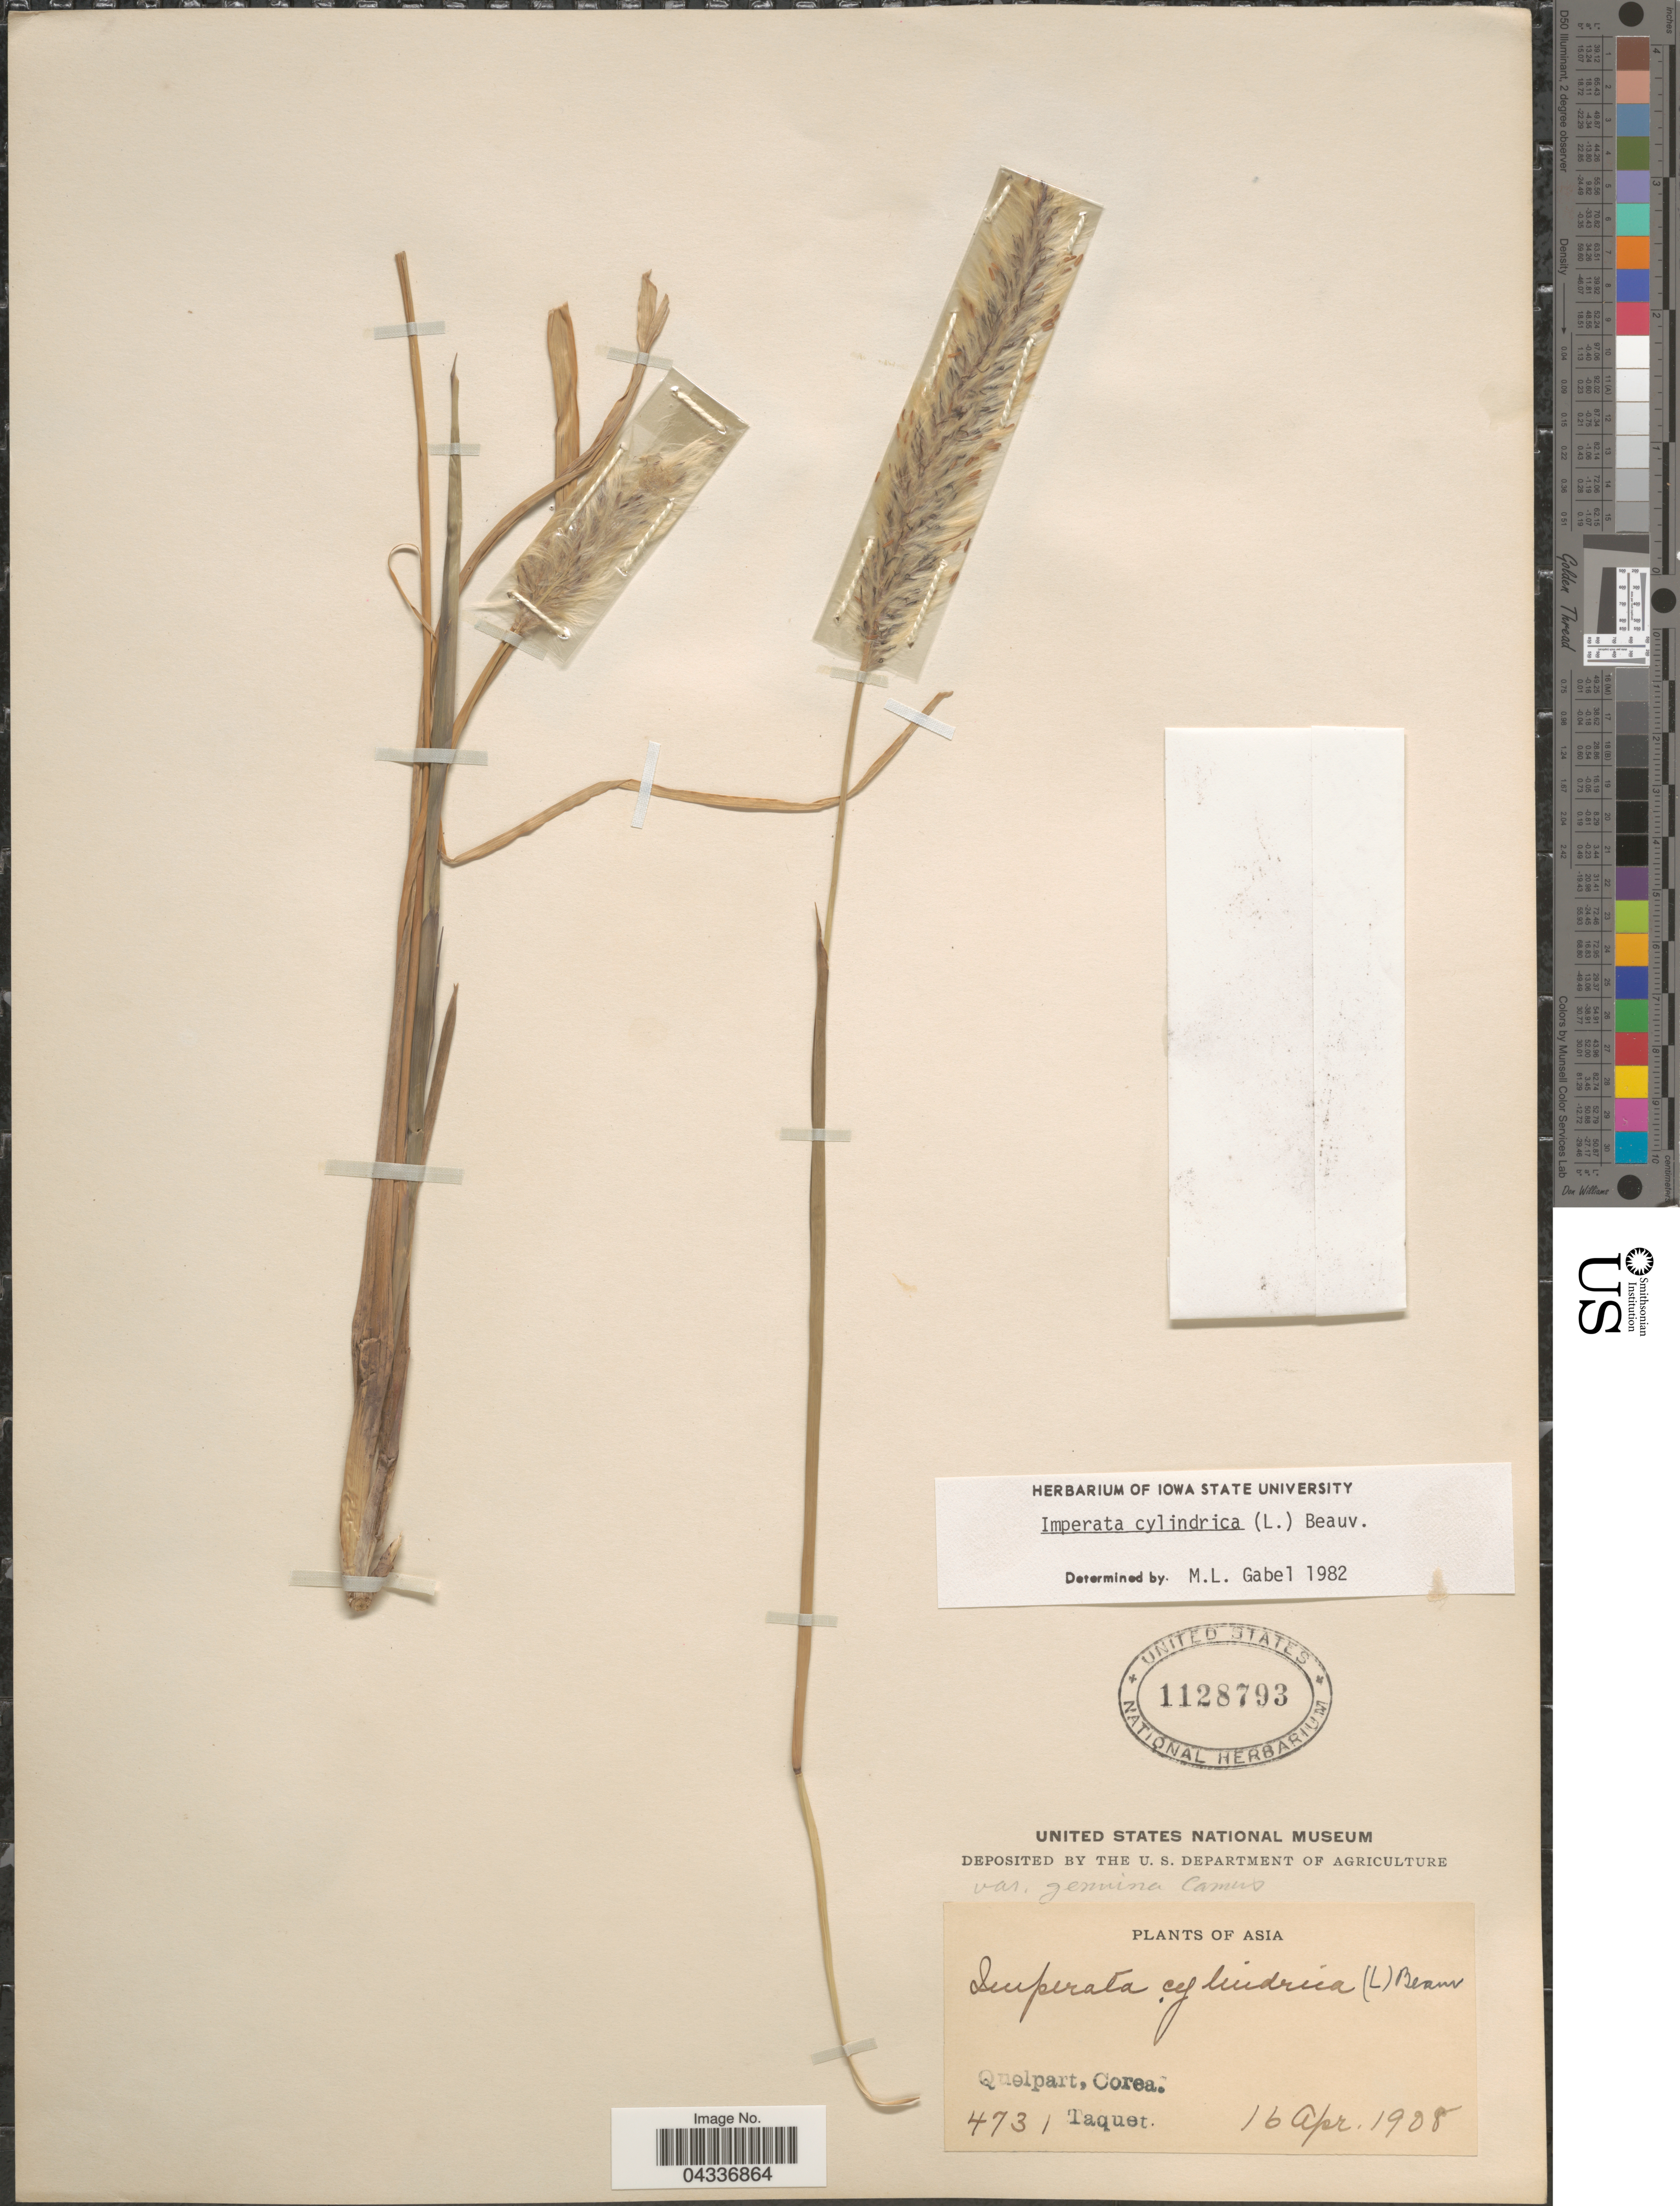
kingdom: Plantae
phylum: Tracheophyta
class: Liliopsida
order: Poales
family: Poaceae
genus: Imperata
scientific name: Imperata cylindrica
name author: (L.) P. Beauv.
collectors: Taquet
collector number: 4731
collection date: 1908-04-16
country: South Korea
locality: Quelpart, Corea.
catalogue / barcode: US 1128793